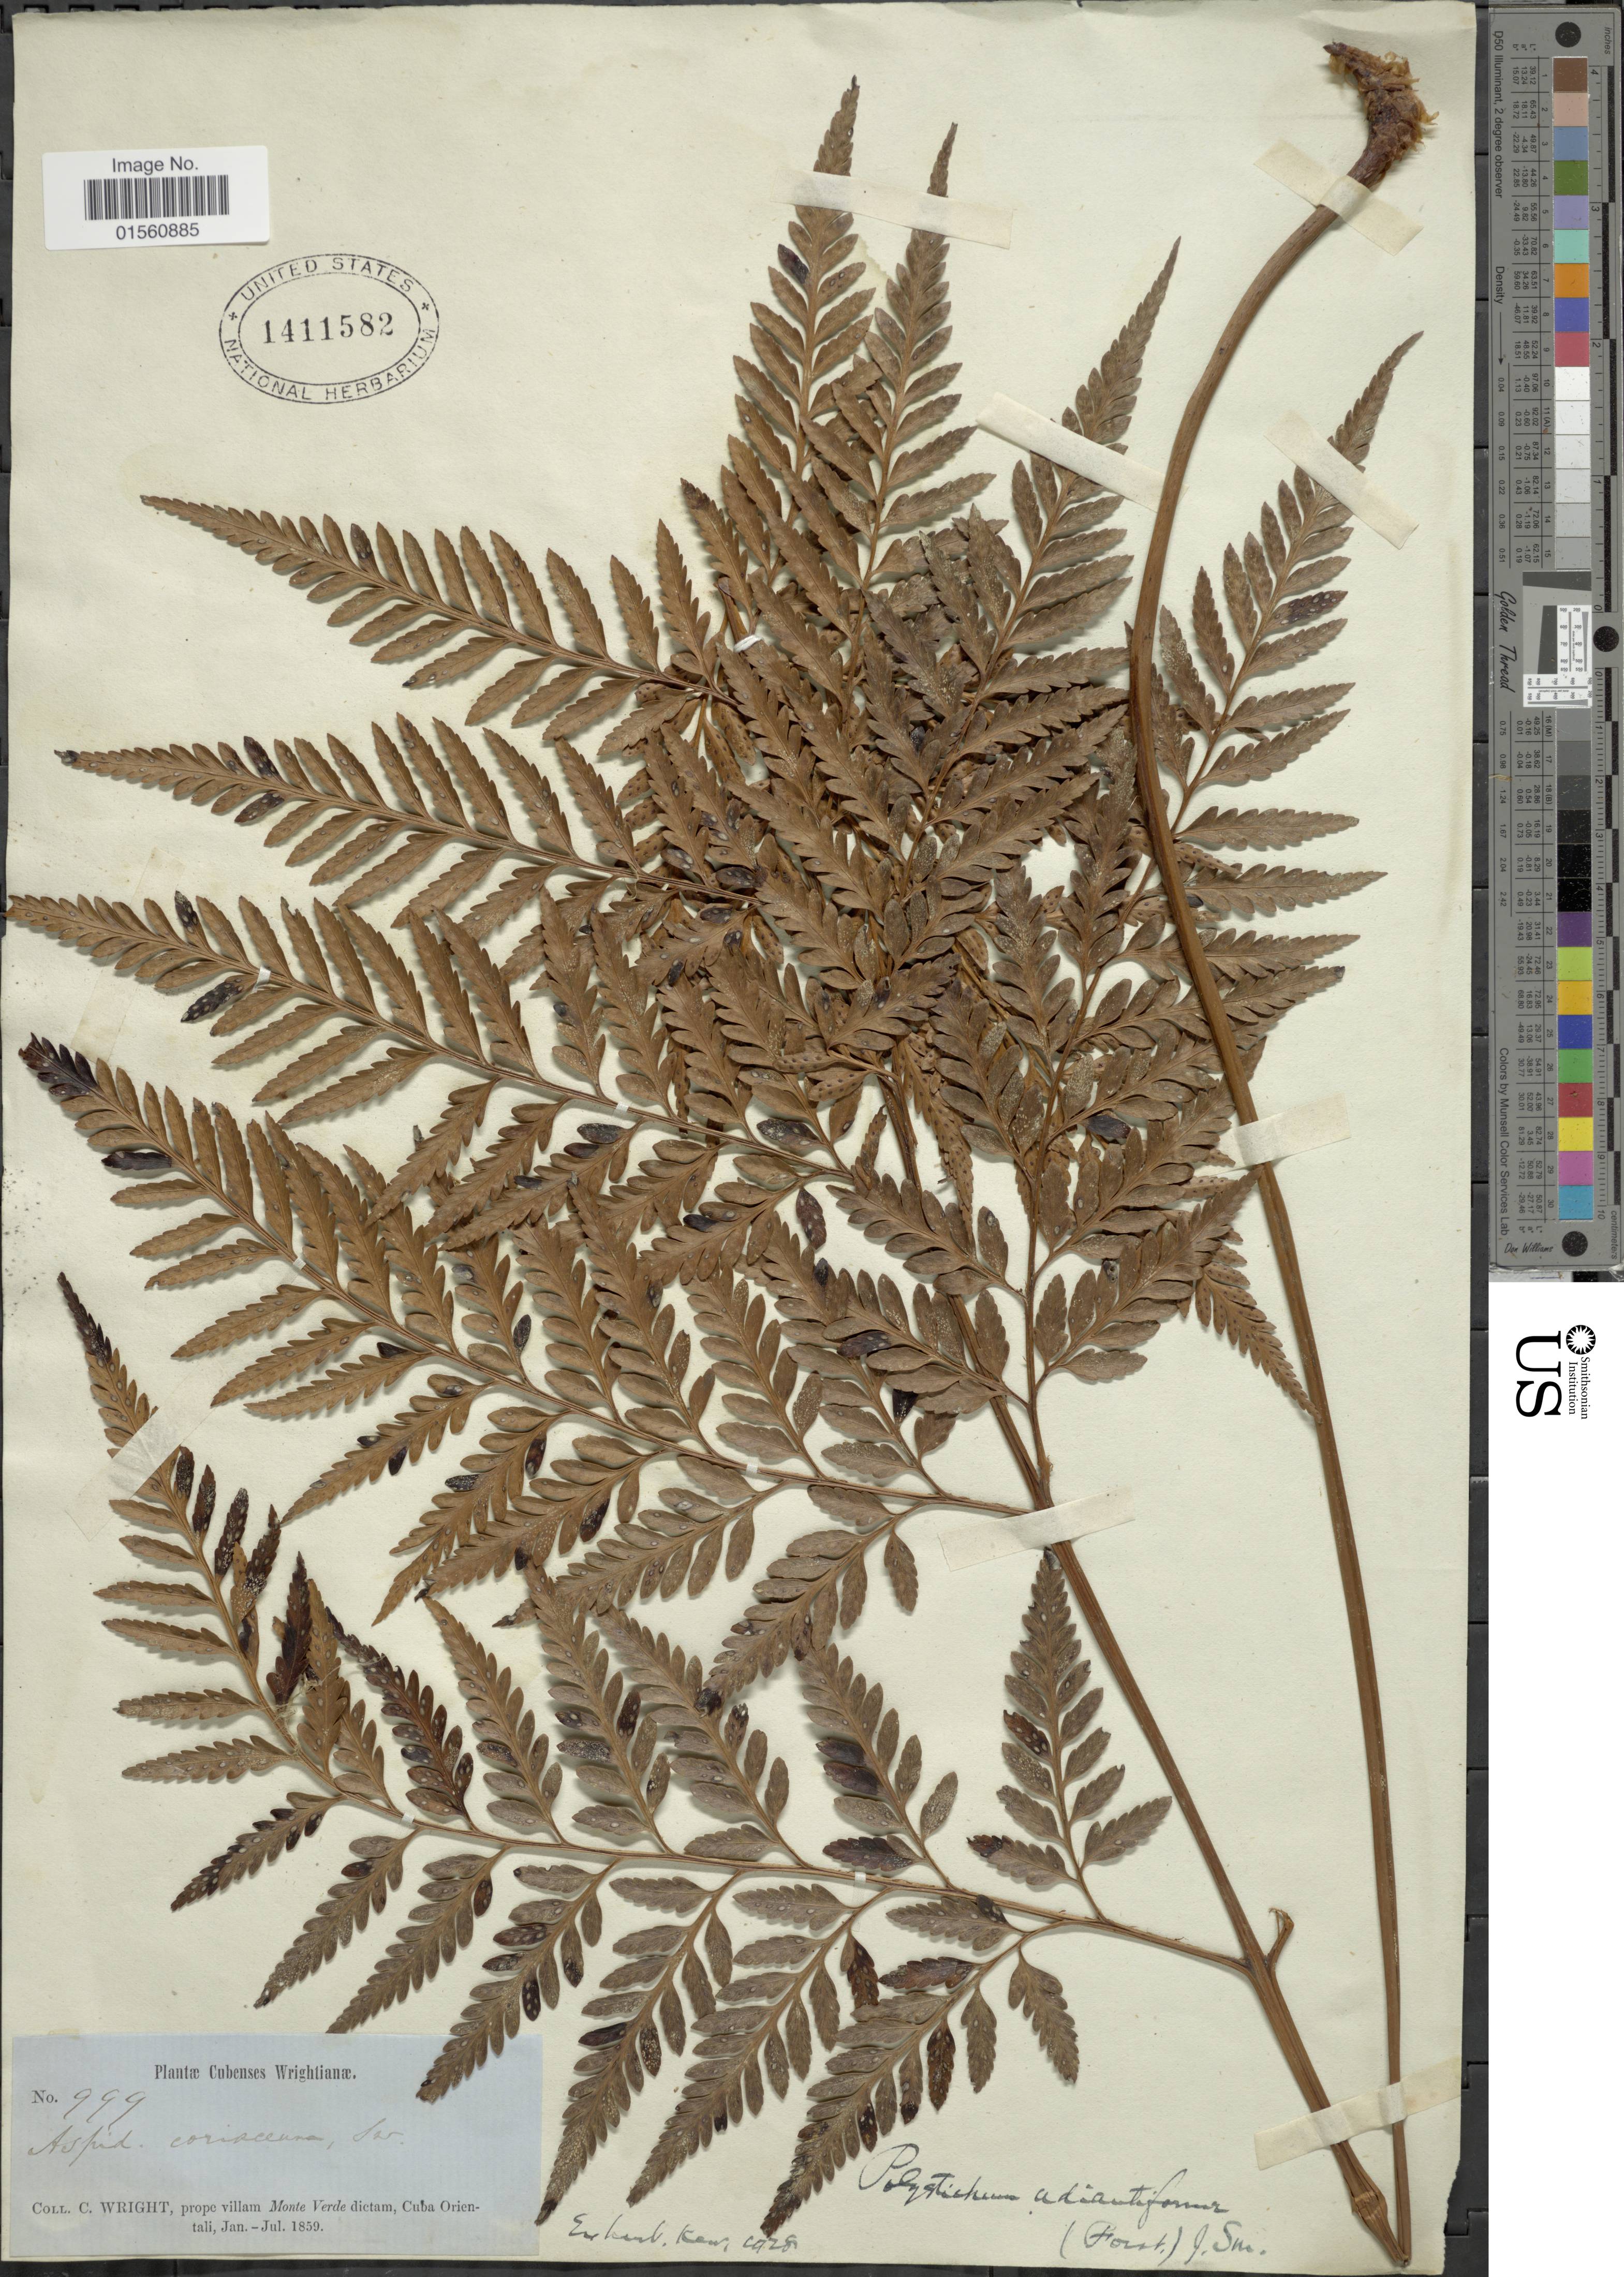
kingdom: Plantae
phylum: Tracheophyta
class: Polypodiopsida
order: Polypodiales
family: Dryopteridaceae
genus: Rumohra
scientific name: Rumohra adiantiformis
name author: (G. Forst.) Ching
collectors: C. Wright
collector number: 999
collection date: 1859-01/1859-07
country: Cuba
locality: Prope villam Monte Vere dictam, Cuba Orientali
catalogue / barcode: US 1411582